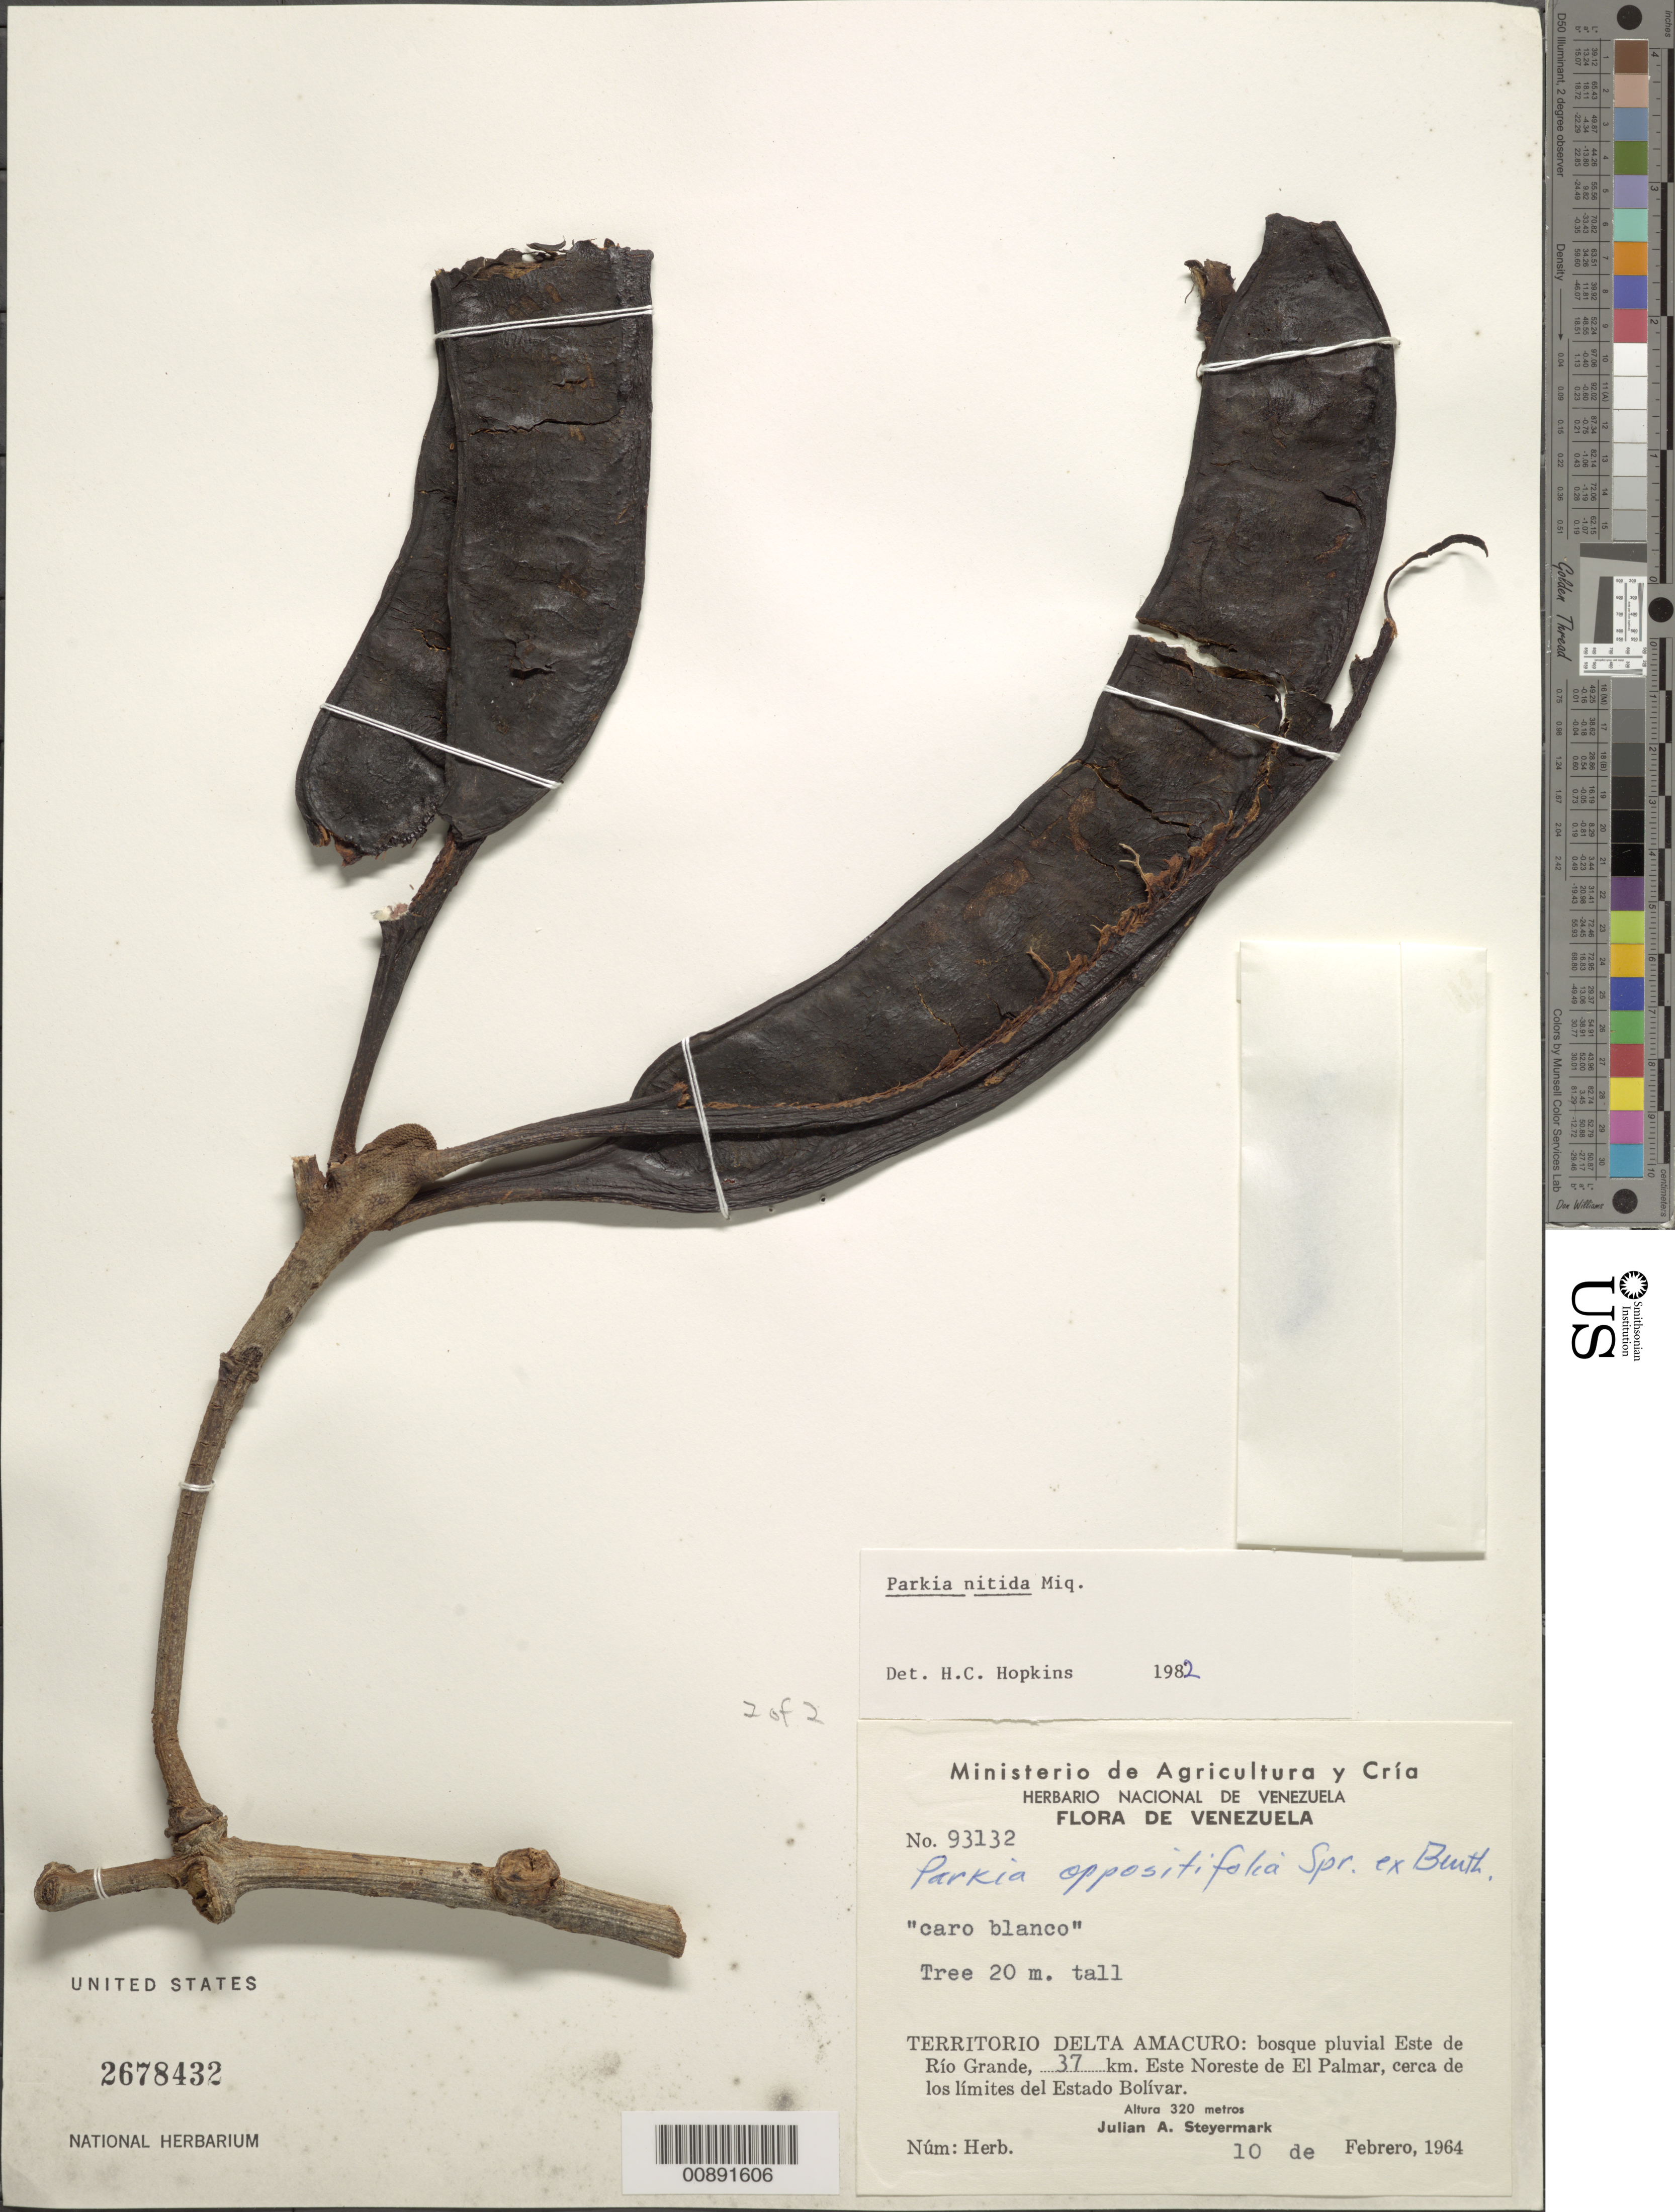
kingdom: Plantae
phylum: Tracheophyta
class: Magnoliopsida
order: Fabales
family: Fabaceae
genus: Parkia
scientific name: Parkia nitida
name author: Miq.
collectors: J. Steyermark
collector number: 93132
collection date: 1964-02-10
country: Venezuela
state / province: Delta Amacuro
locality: Territorui Delta Amacuro: bosque pluvial Este de Rio Grande, 37 km. Este Noreste de El Palmar, cerca de los limites del Estado Bolivar.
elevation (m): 320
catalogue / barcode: US 2678432